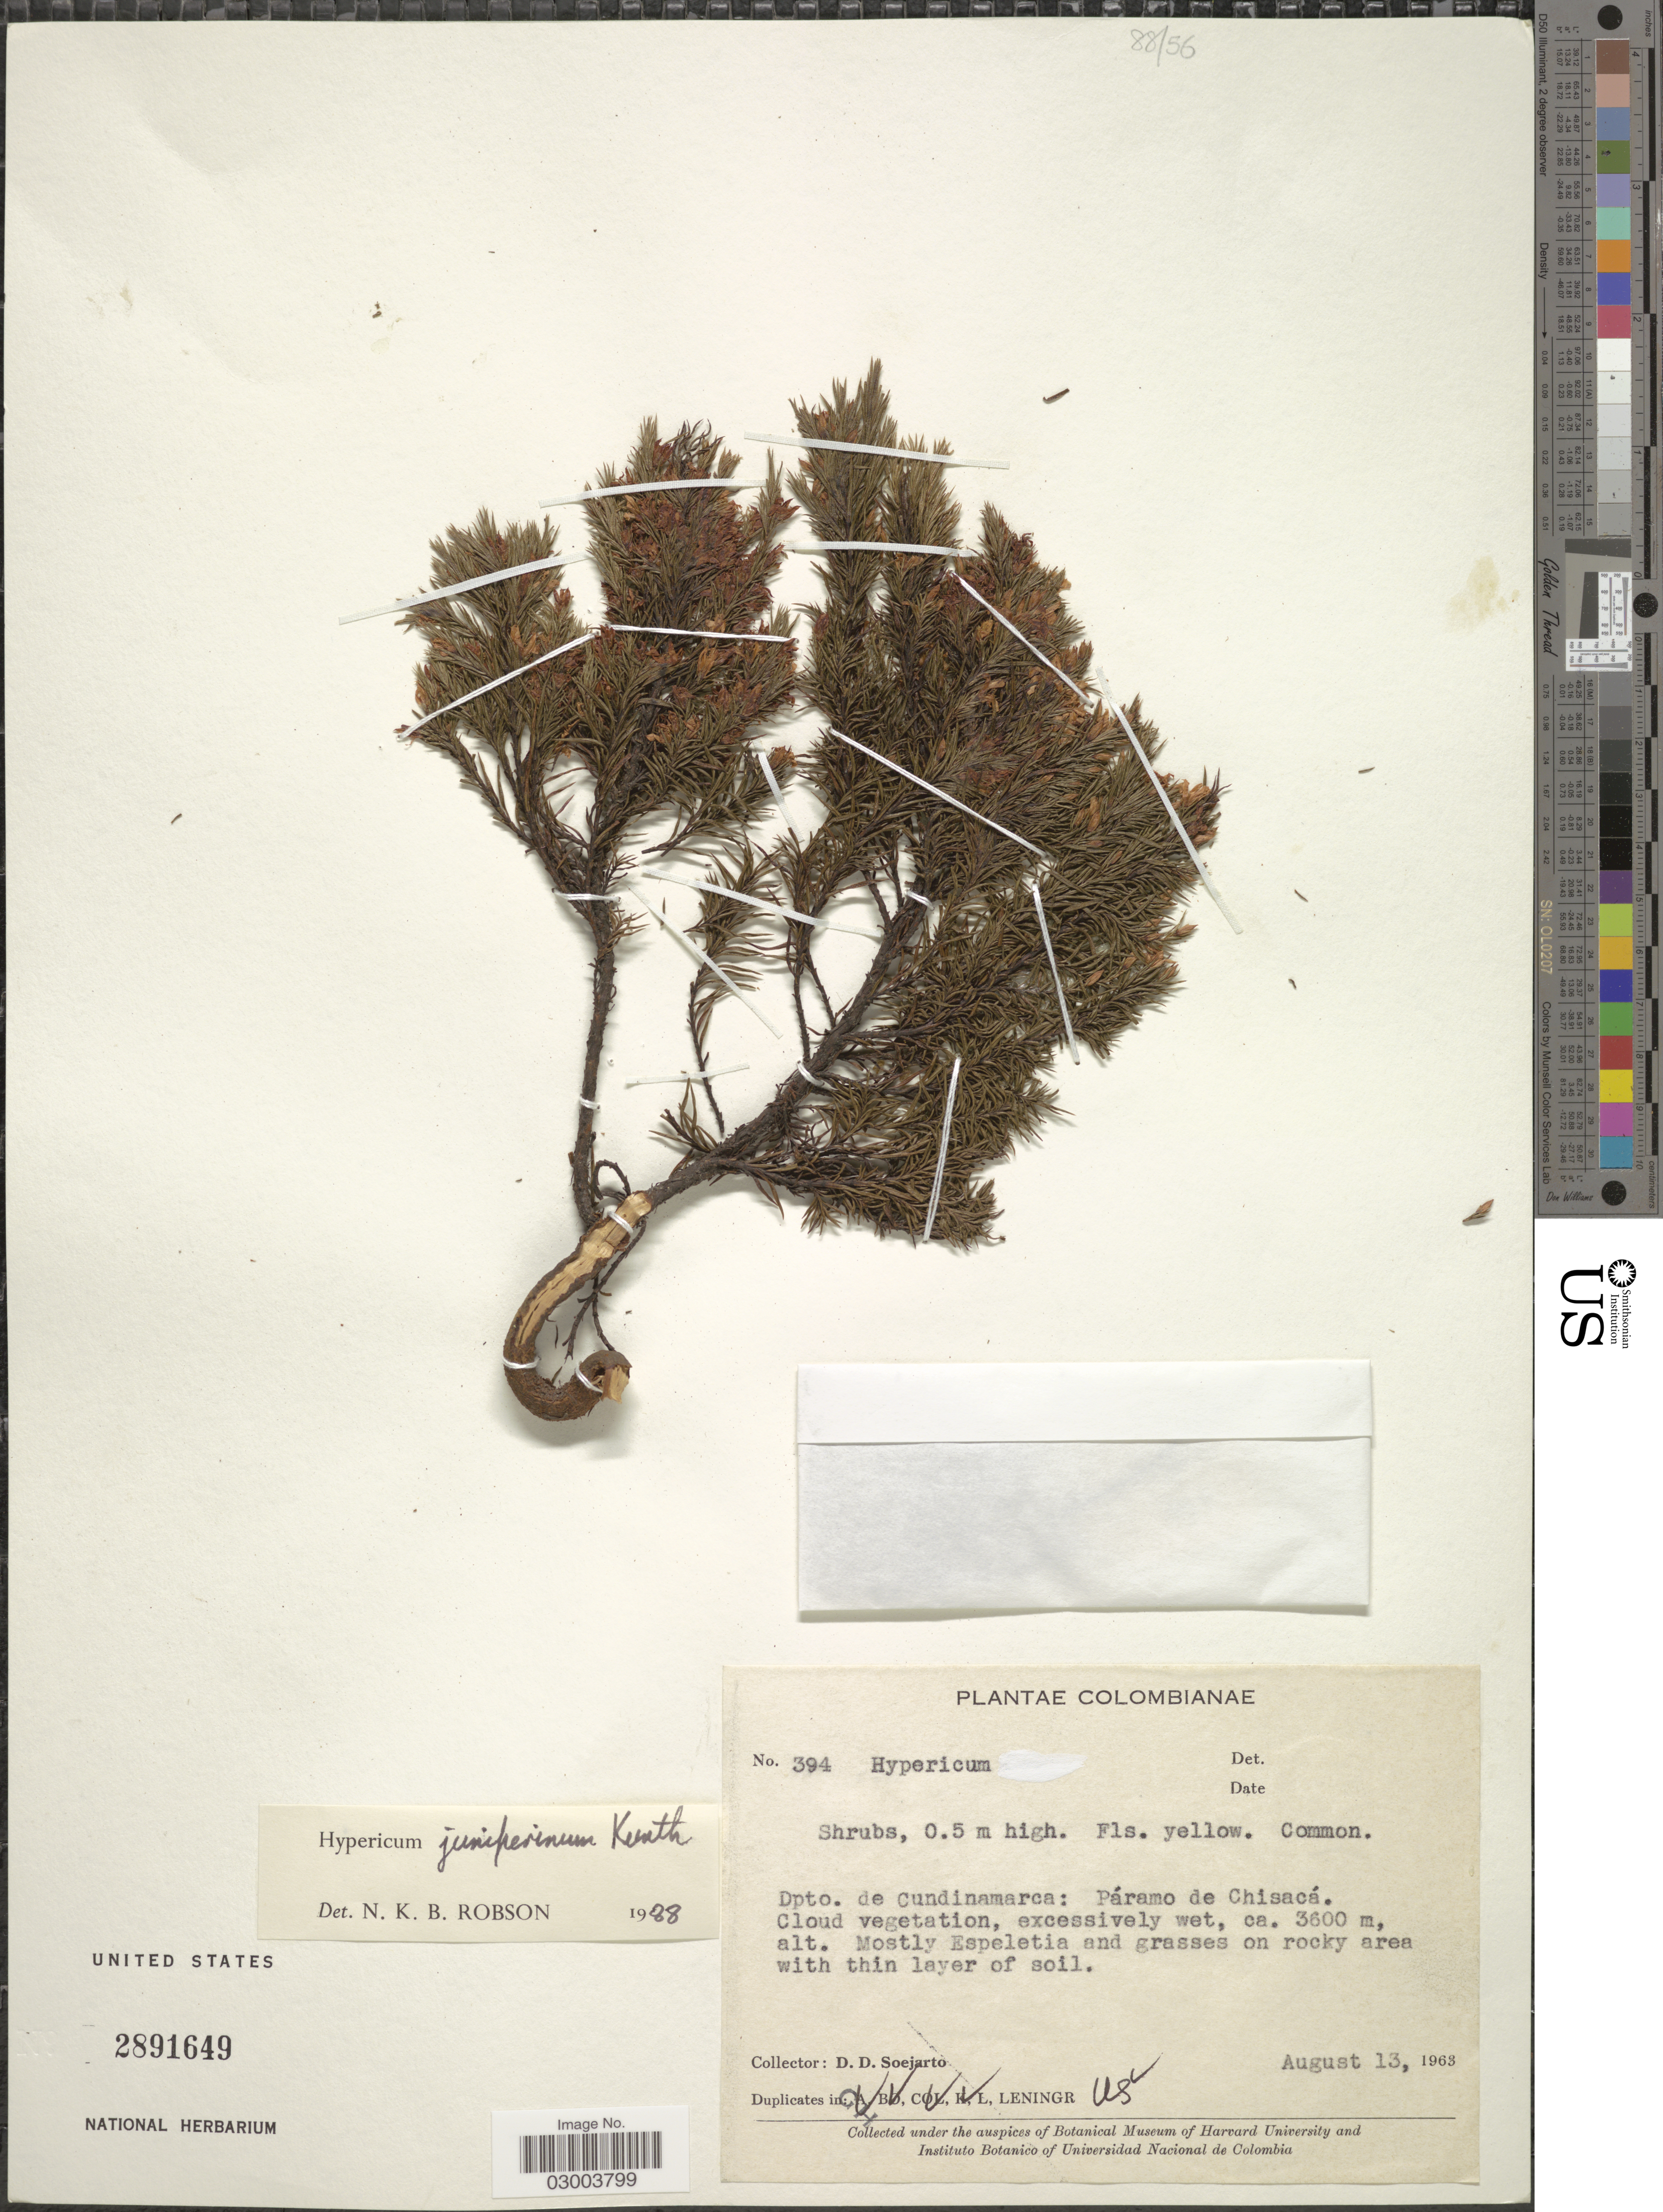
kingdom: Plantae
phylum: Tracheophyta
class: Magnoliopsida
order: Malpighiales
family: Hypericaceae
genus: Hypericum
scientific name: Hypericum juniperinum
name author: Kunth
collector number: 394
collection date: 1963-08-13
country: Colombia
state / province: Cundinamarca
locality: Dpto. Cundinamarca: Páramo de Chisacá.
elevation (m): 3600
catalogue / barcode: US 2891649